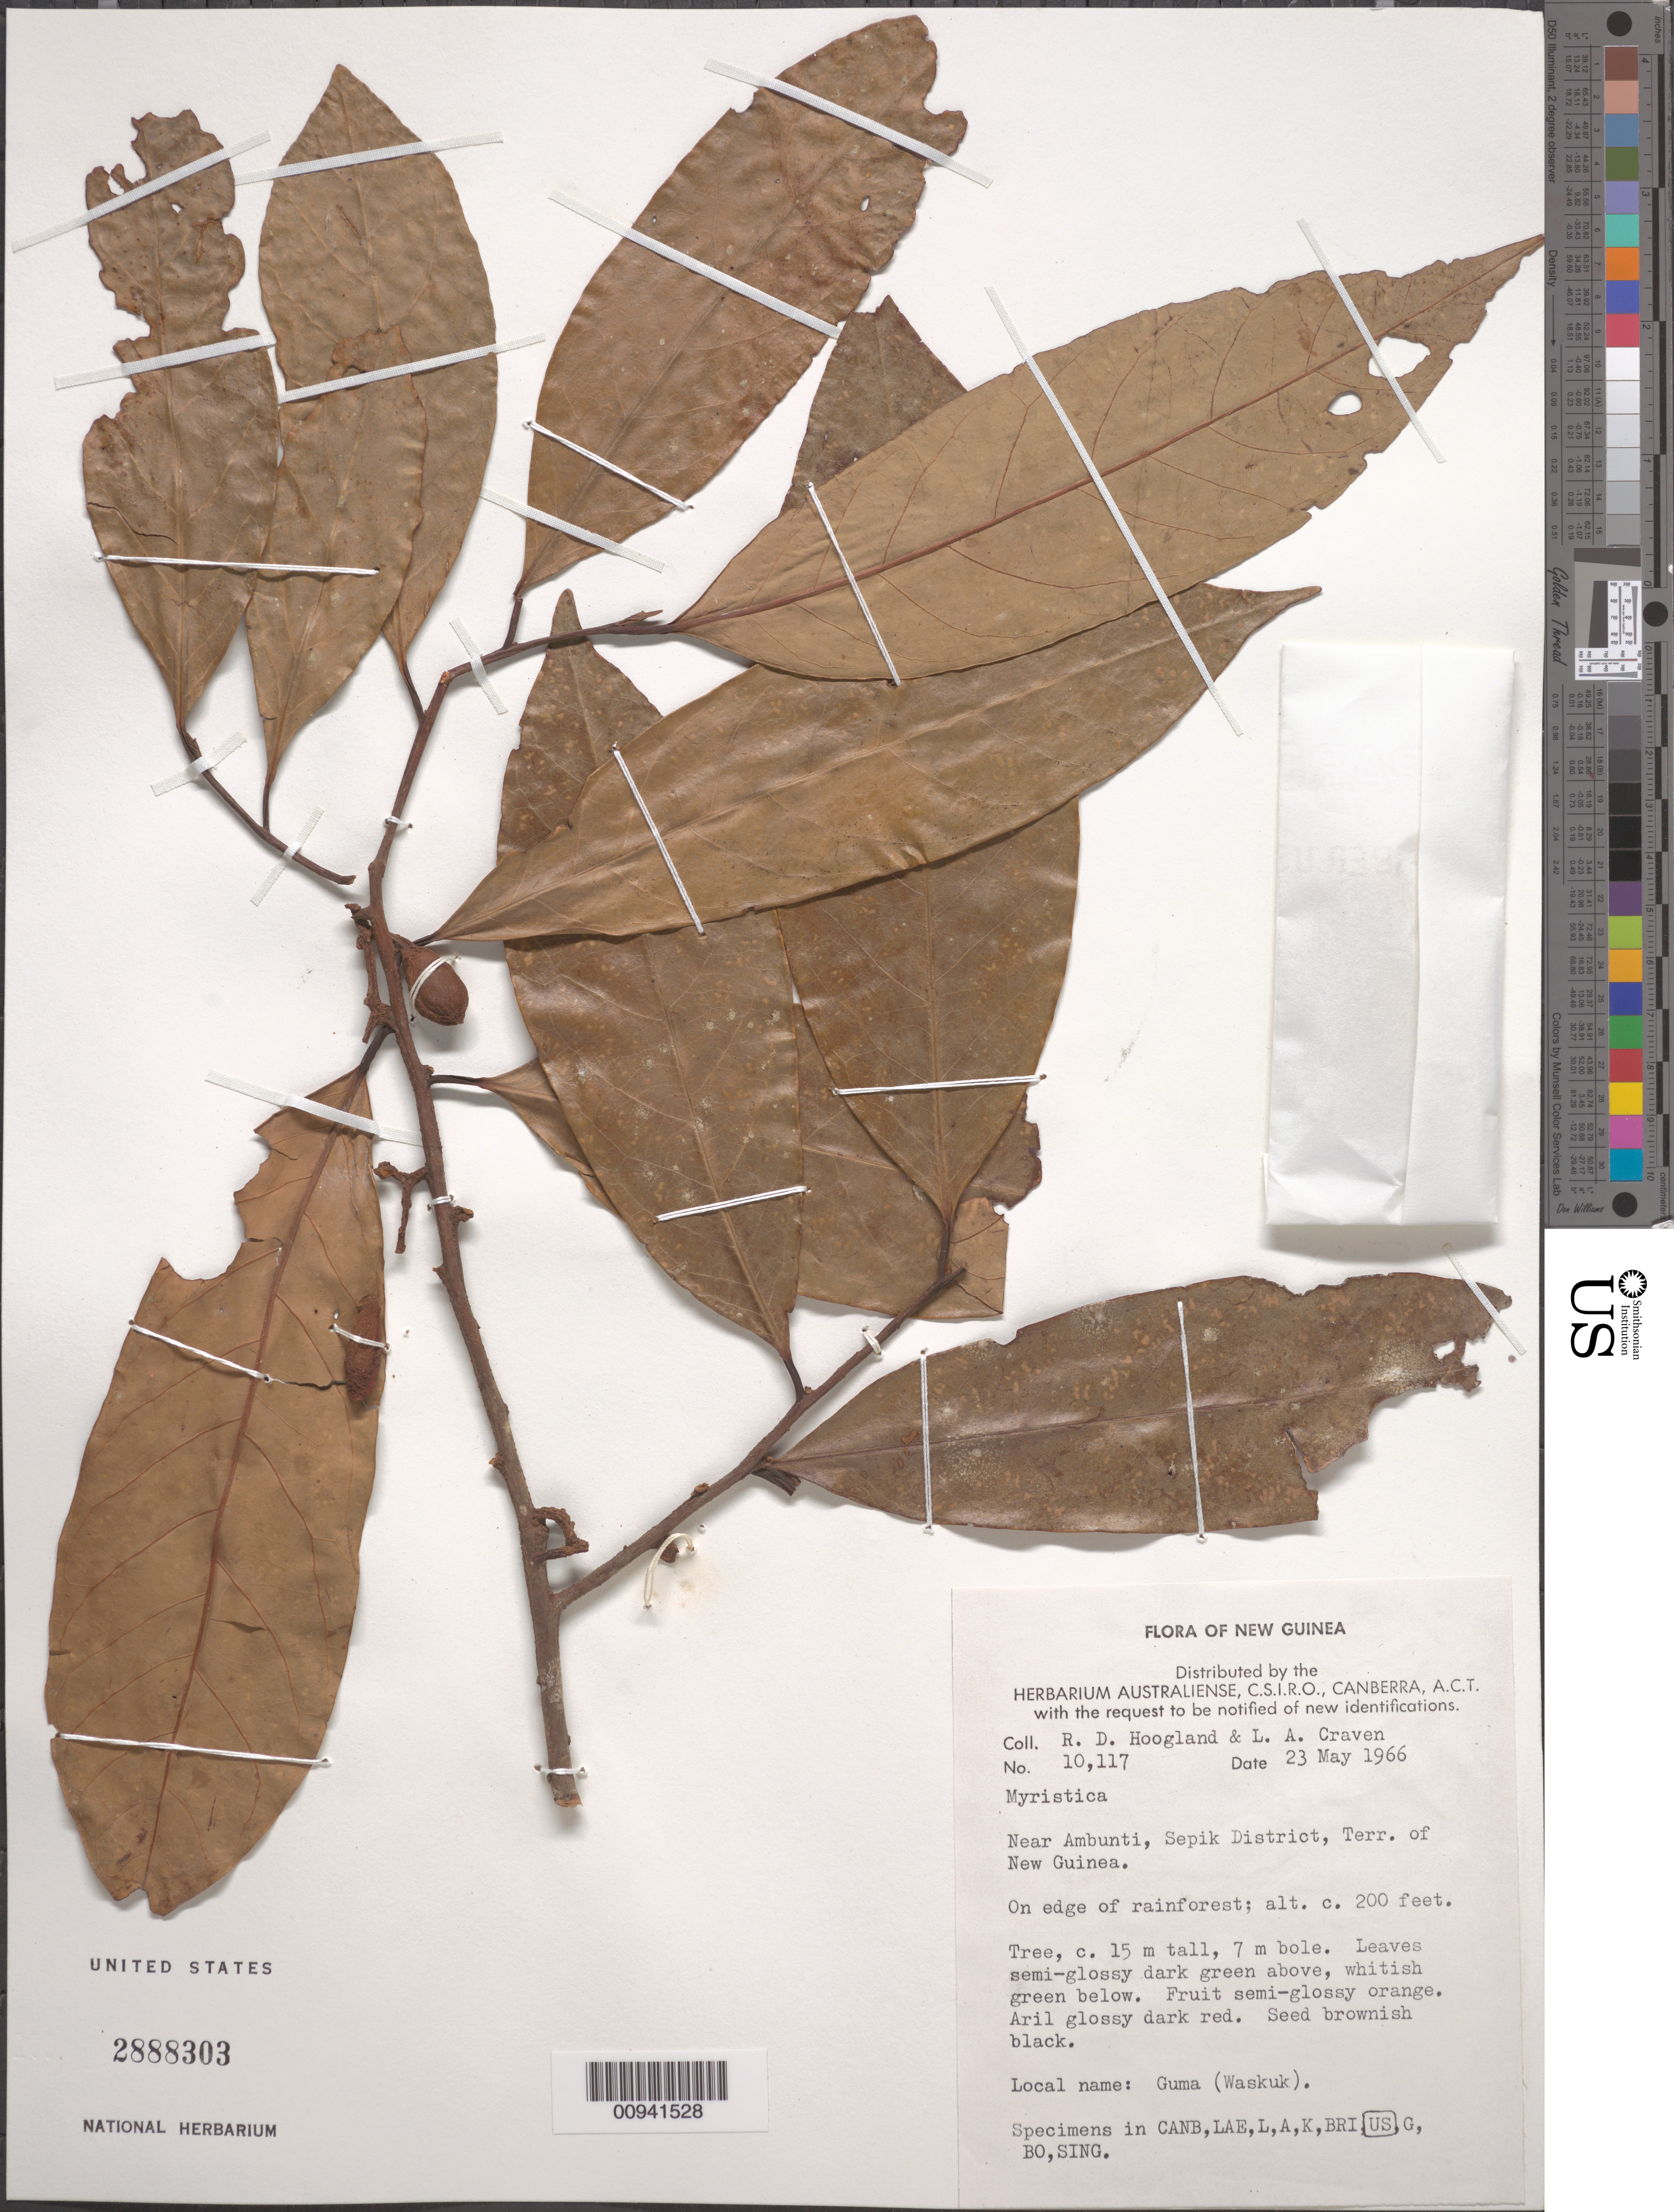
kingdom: Plantae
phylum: Tracheophyta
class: Magnoliopsida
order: Magnoliales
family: Myristicaceae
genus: Myristica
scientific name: Myristica sp.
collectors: R. D. Hoogland & L. A. Craven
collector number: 10117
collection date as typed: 23 May 1966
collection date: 1966-05-23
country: Papua New Guinea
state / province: Sepik District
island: New Guinea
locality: Near Ambunti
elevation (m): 61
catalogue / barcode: US 2888303